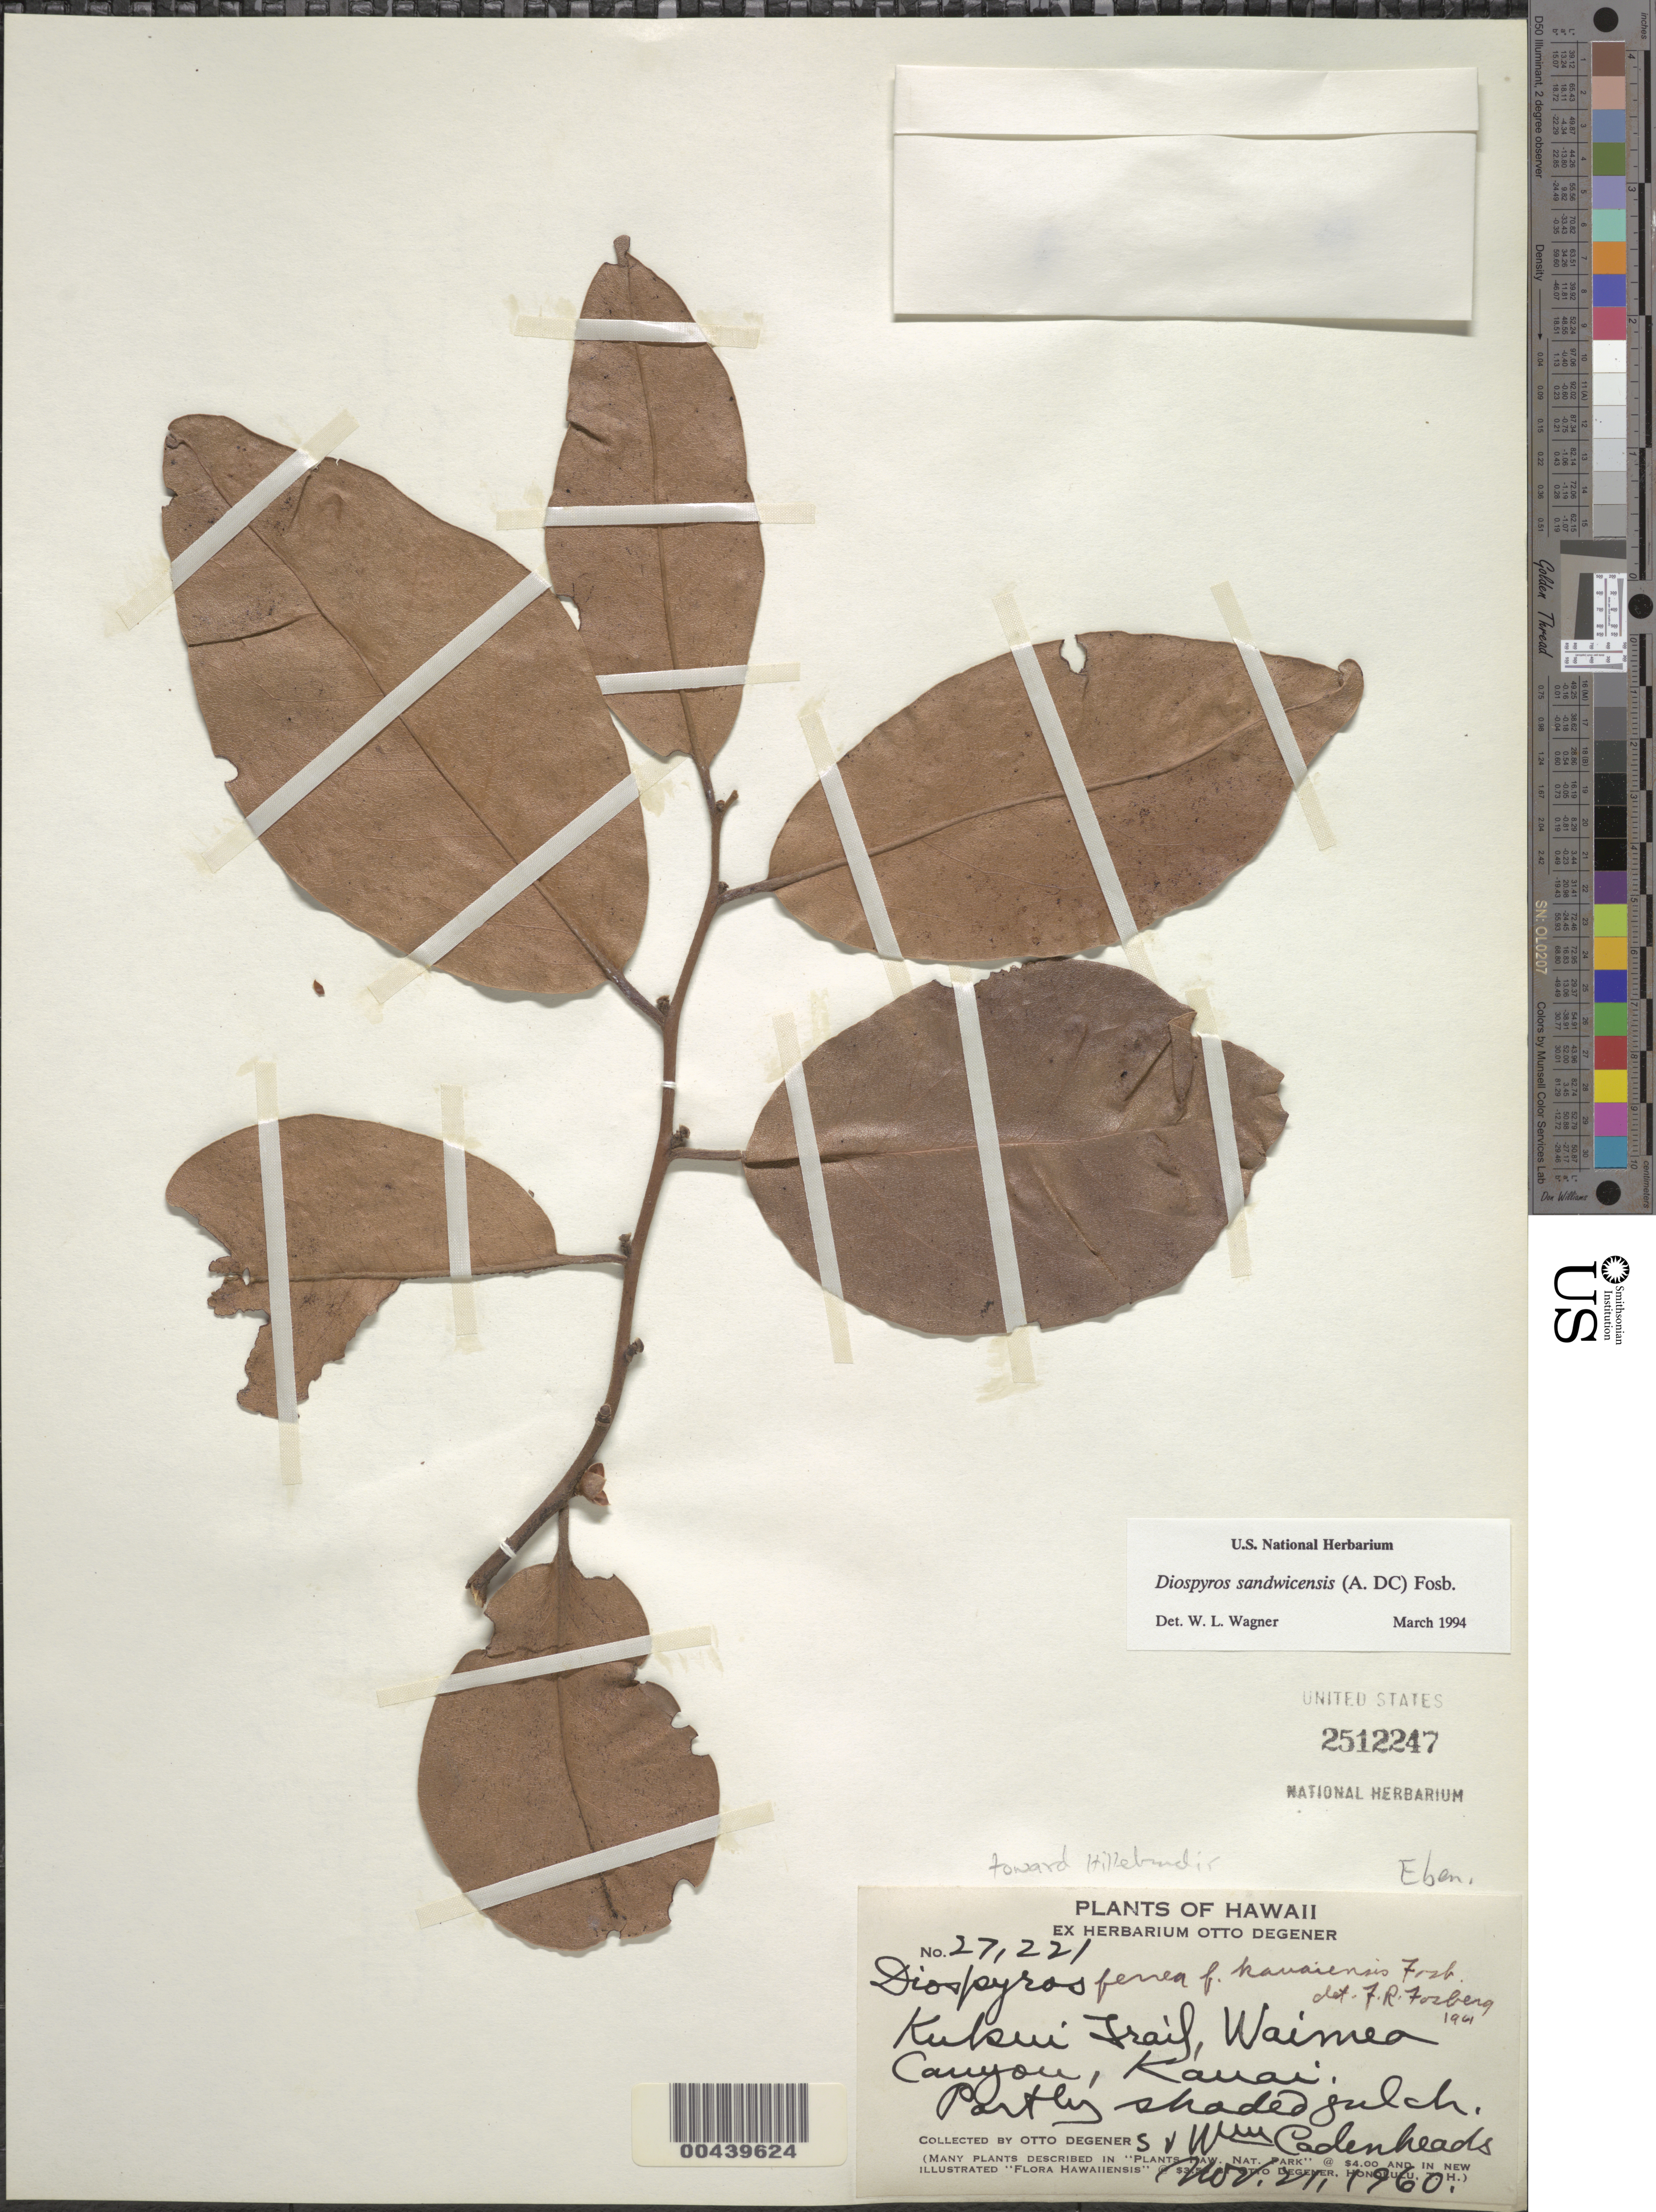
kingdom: Plantae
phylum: Tracheophyta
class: Magnoliopsida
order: Ericales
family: Ebenaceae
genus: Diospyros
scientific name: Diospyros sandwicensis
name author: (A. DC.) Fosberg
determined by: Wagner, W. L., (BOT), Smithsonian Institution - National Museum of Natural History (UNITED STATES)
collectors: O. Degener & W. Cadenhead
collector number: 27221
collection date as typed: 21 Nov 1960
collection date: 1960-11-21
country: United States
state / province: Hawaii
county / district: Kauai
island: Kaua'i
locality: Kukui Trail, Waimea Canyon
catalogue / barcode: US 2512247